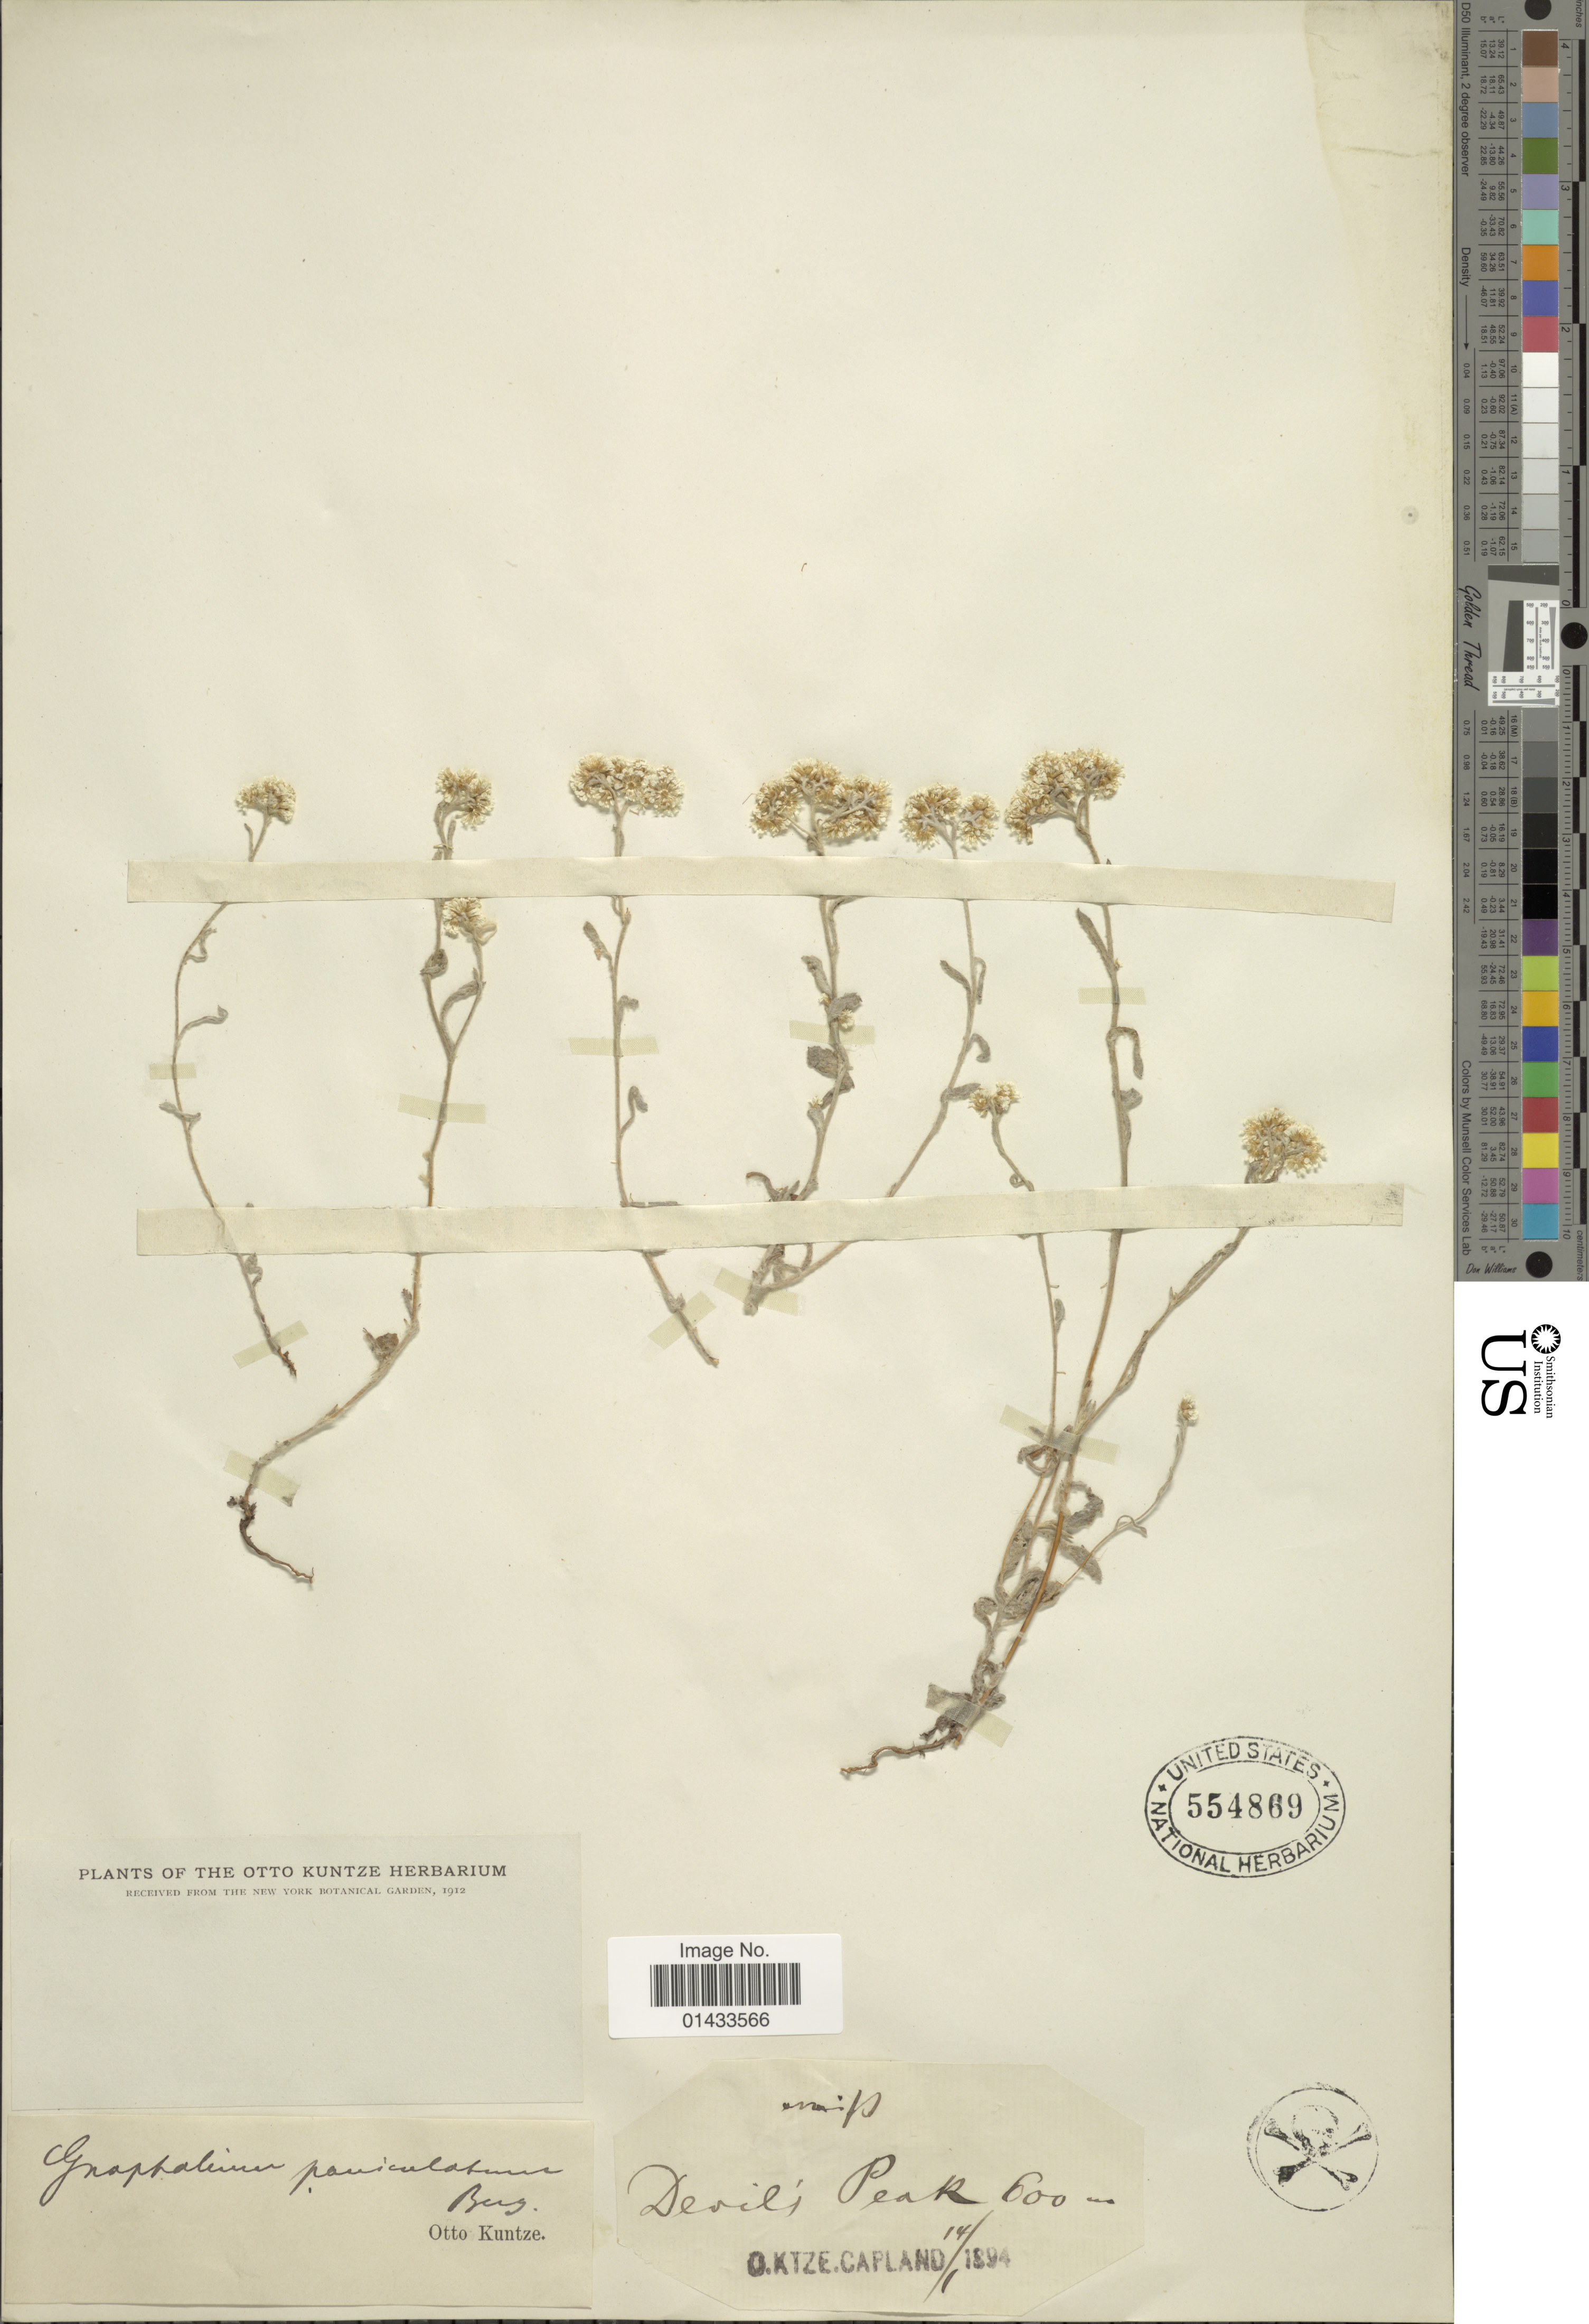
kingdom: Plantae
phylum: Tracheophyta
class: Magnoliopsida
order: Asterales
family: Asteraceae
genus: Helichrysum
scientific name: Helichrysum paniculatum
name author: (L.) A. Cunn.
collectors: C.E.O. Kuntze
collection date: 1894-01-14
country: South Africa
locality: Devil's Peak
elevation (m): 600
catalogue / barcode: US 554869